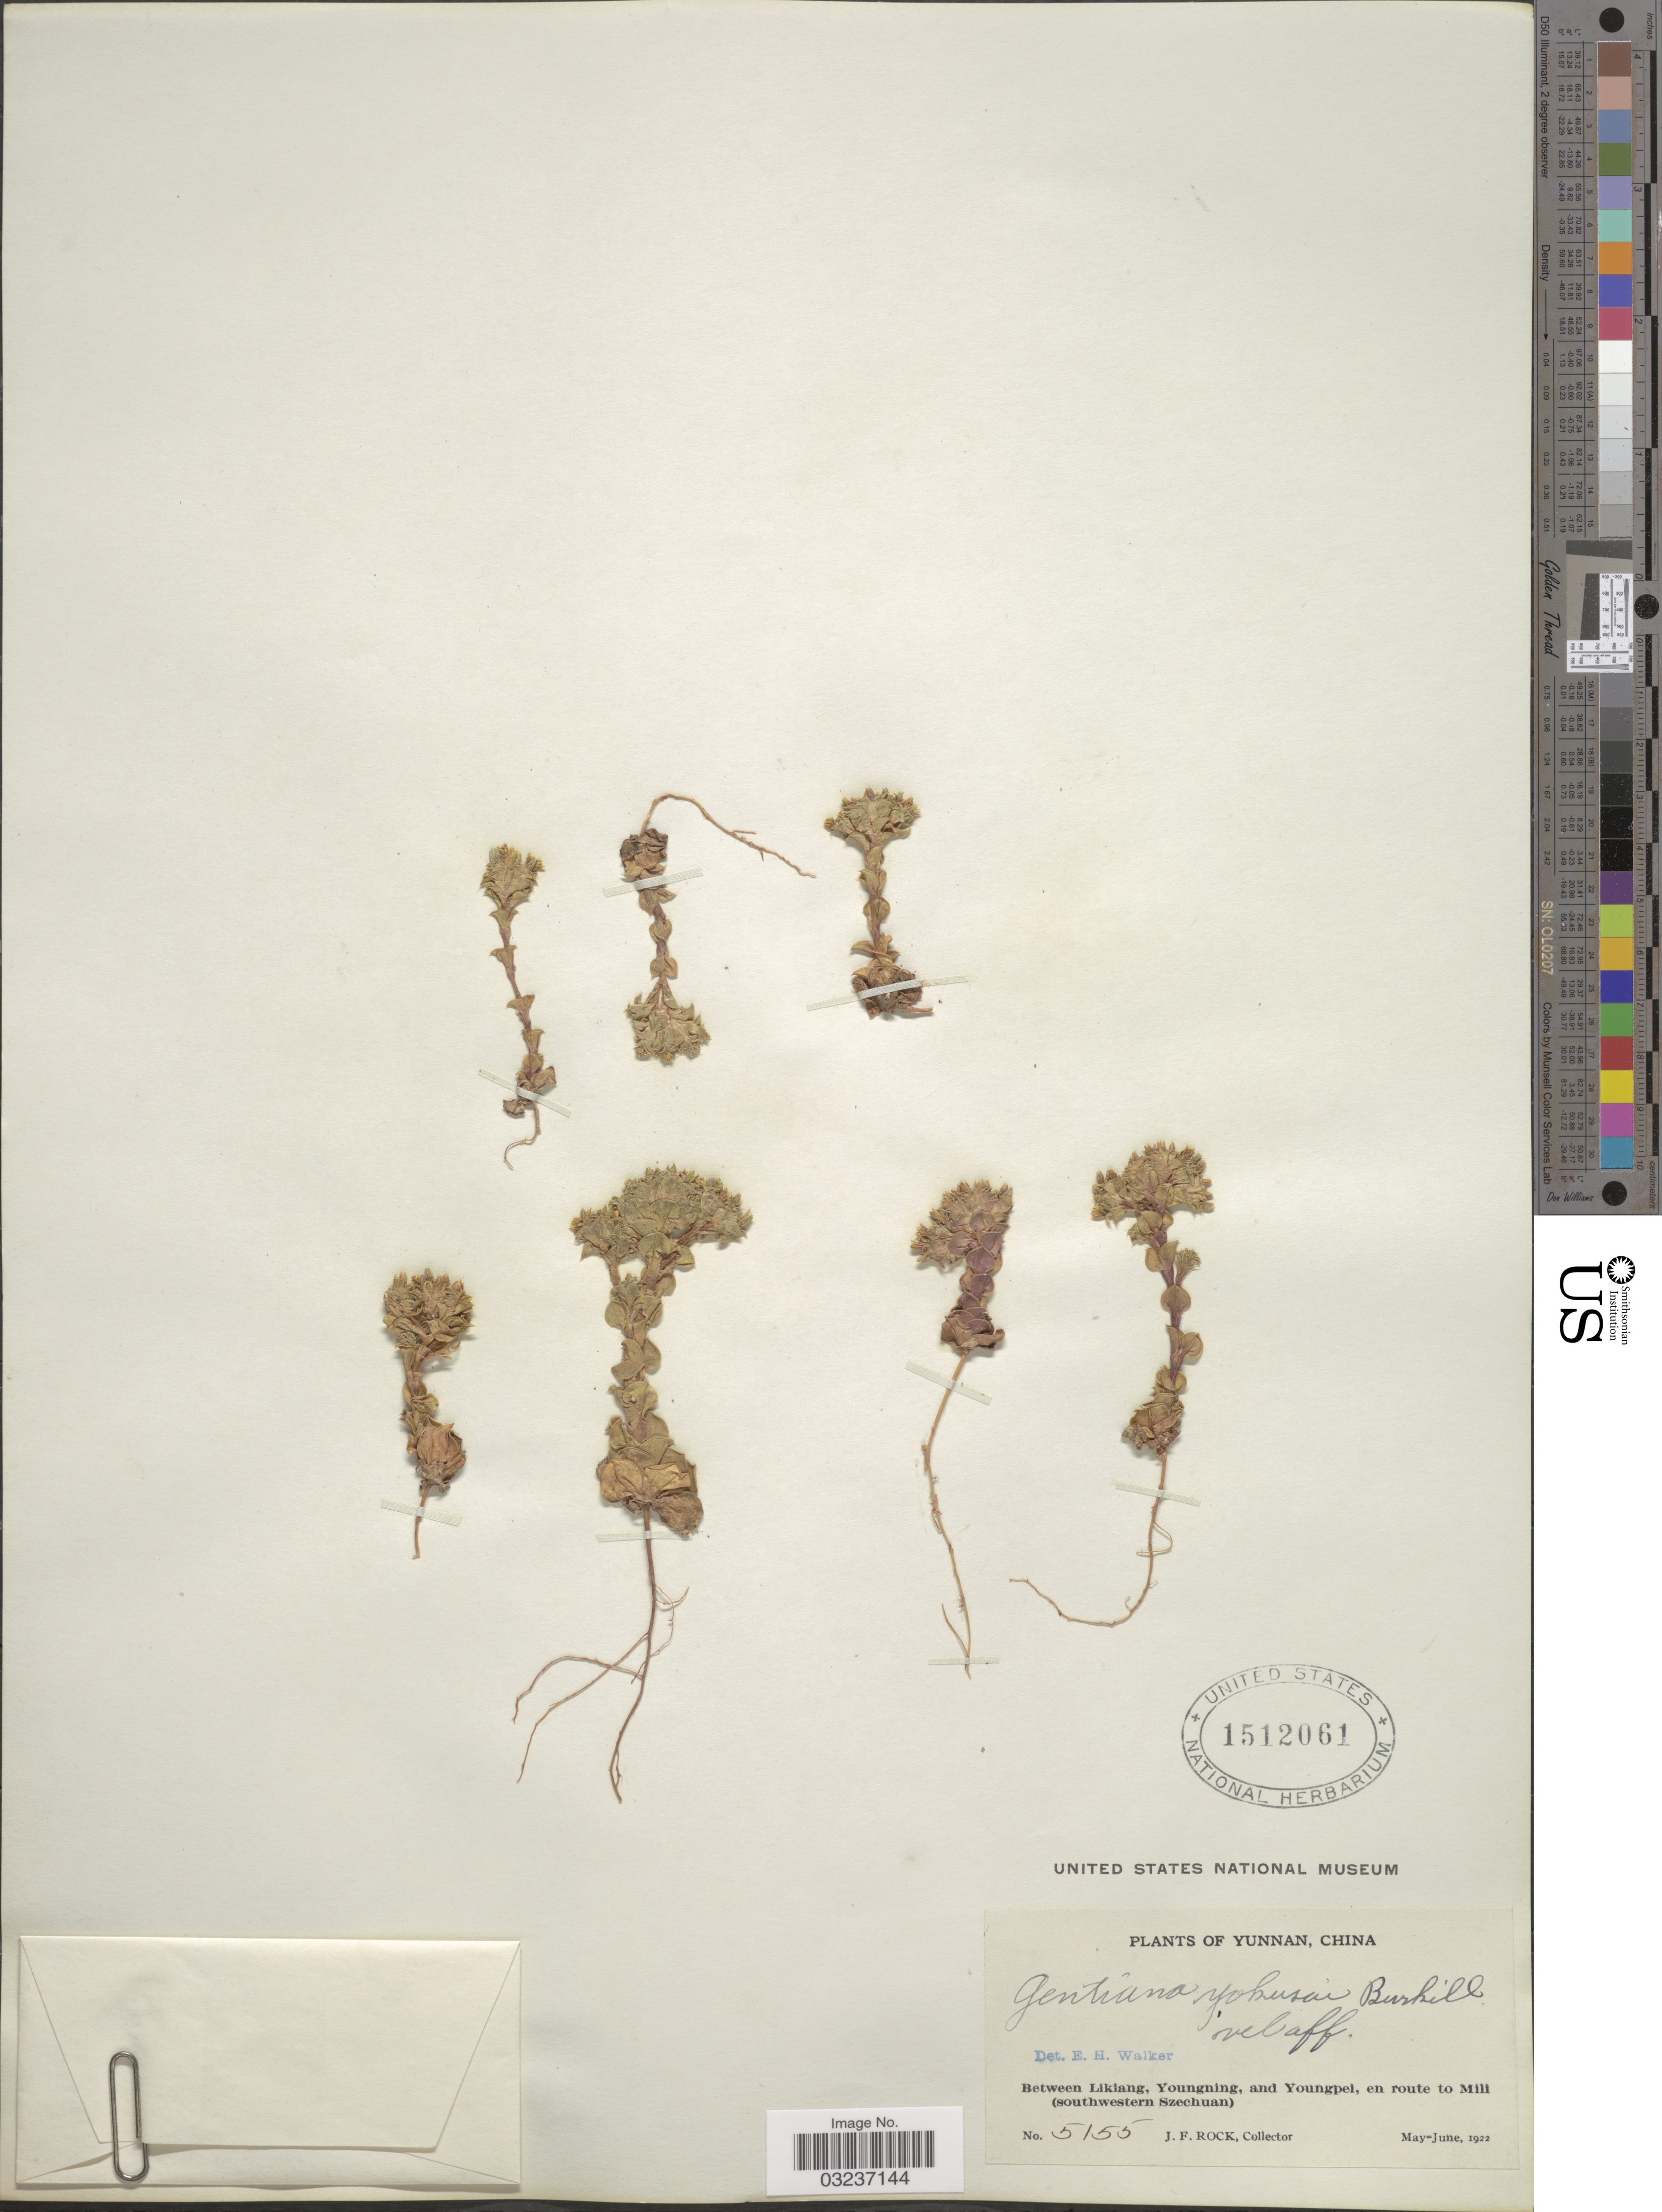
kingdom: Plantae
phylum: Tracheophyta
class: Magnoliopsida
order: Gentianales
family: Gentianaceae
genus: Gentiana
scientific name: Gentiana yokusai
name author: Burkill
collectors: J. Rock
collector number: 5155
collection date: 1922-05/1922-06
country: China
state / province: Yunnan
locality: Between Likiang, Youngning, and Youngpei, en route to Mili (southwestern Szechuan).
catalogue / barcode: US 1512061